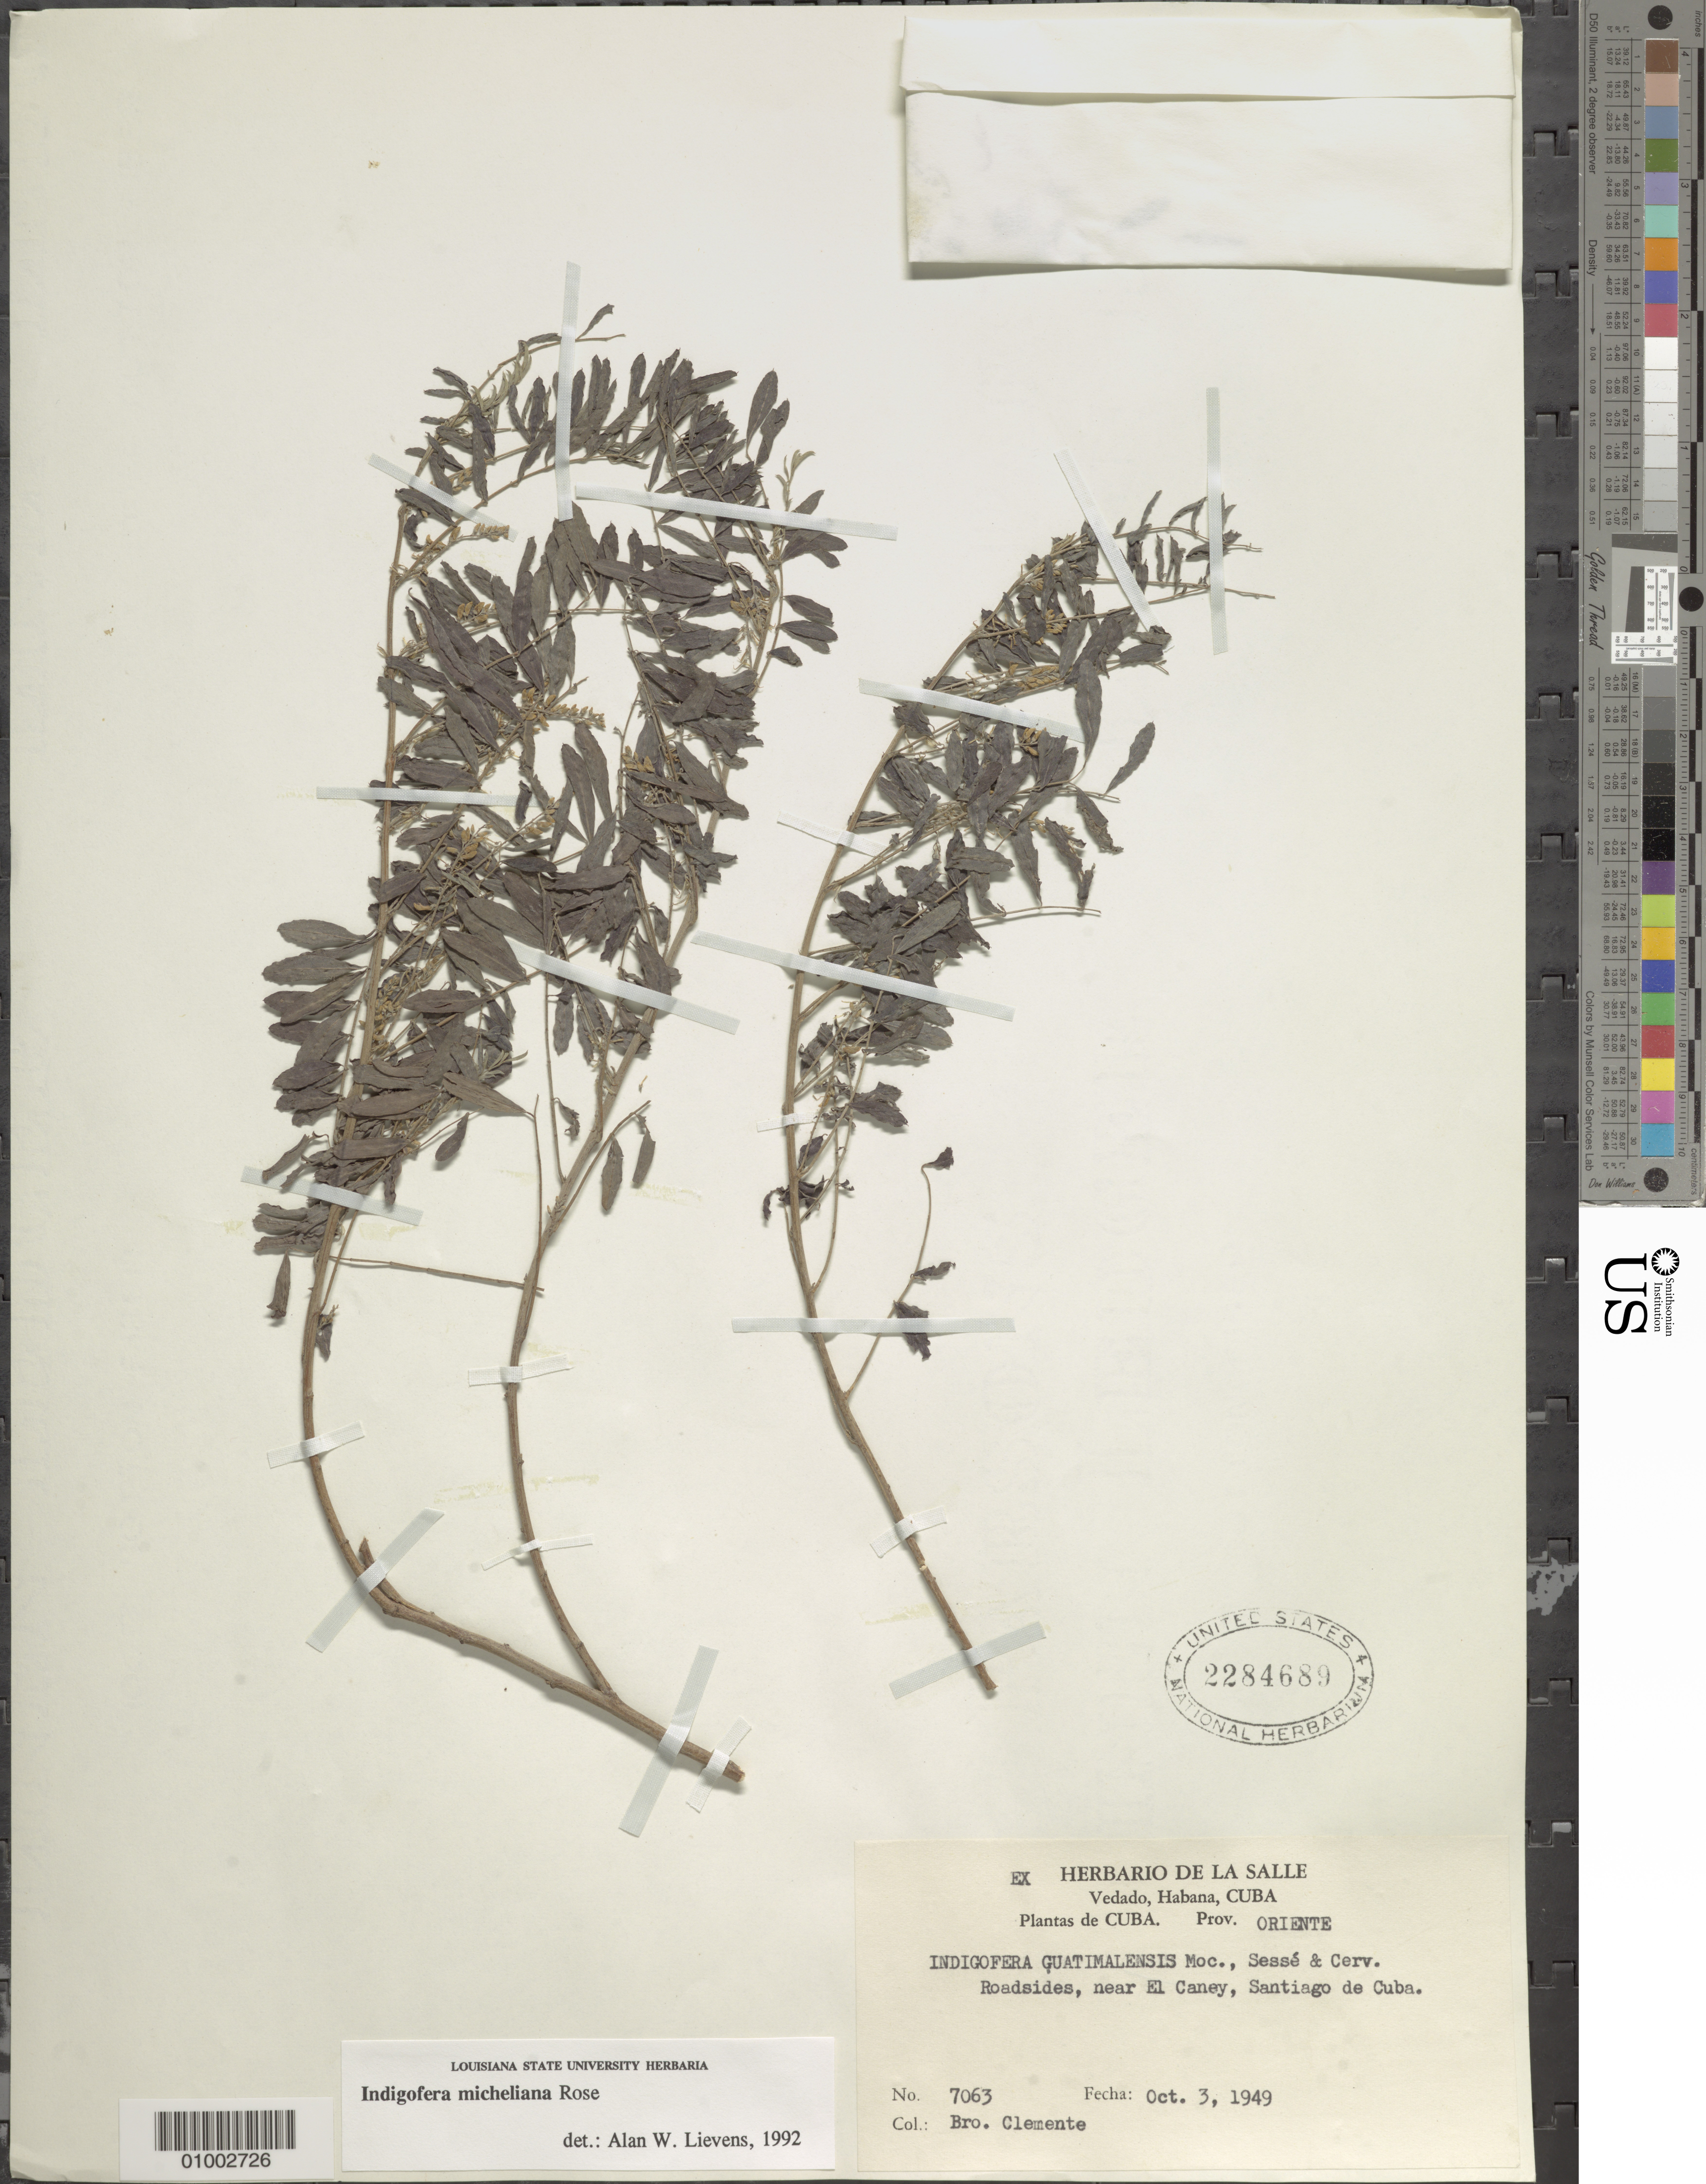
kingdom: Plantae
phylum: Tracheophyta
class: Magnoliopsida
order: Fabales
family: Fabaceae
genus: Indigofera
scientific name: Indigofera micheliana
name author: Rose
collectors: Bro. Clemente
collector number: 7063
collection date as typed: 03 Oct 1949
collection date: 1949-10-03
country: Cuba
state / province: La Habana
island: Cuba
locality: Roadsides, near El Caney, Santiago de Cuba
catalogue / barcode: US 2284689